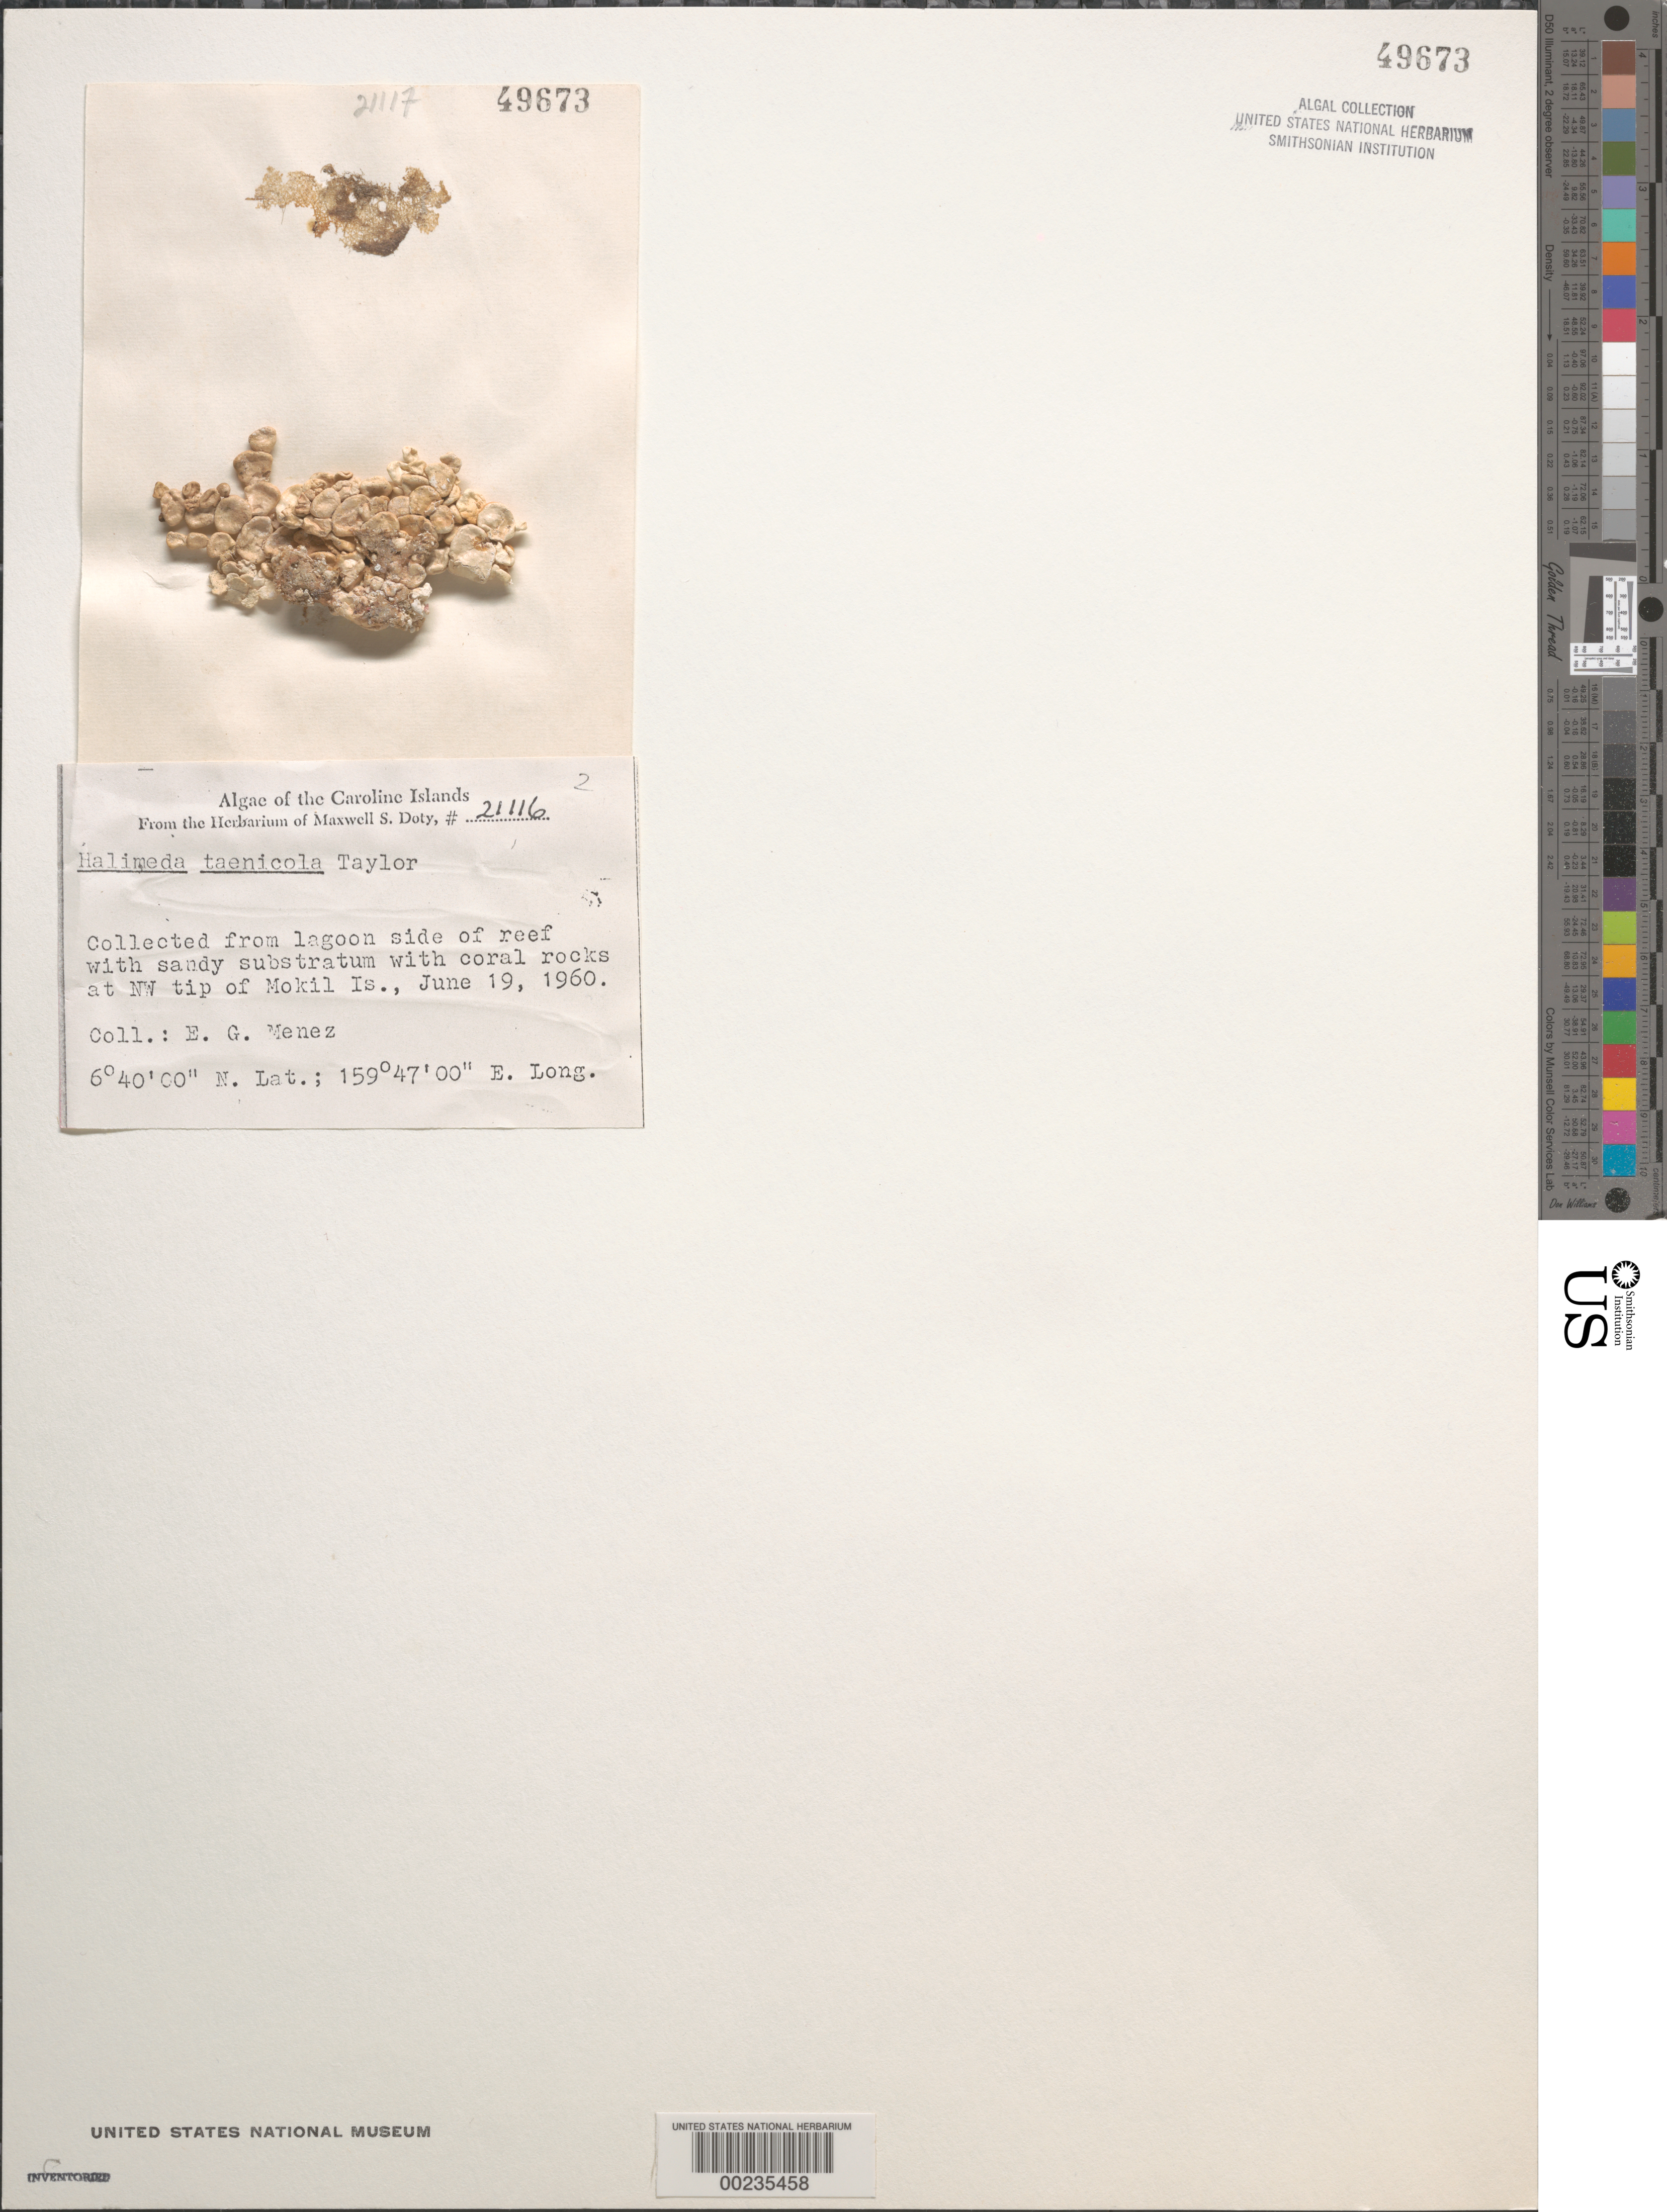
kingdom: Plantae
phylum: Chlorophyta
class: Ulvophyceae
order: Bryopsidales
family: Halimedaceae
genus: Halimeda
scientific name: Halimeda taenicola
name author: W.R. Taylor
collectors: Meñez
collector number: MSD 21116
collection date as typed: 19 Jun 1960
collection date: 1960-06-19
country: Micronesia, Federated States of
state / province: Pohnpei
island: Mwokil (Mokil) Atoll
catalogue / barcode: US 49673